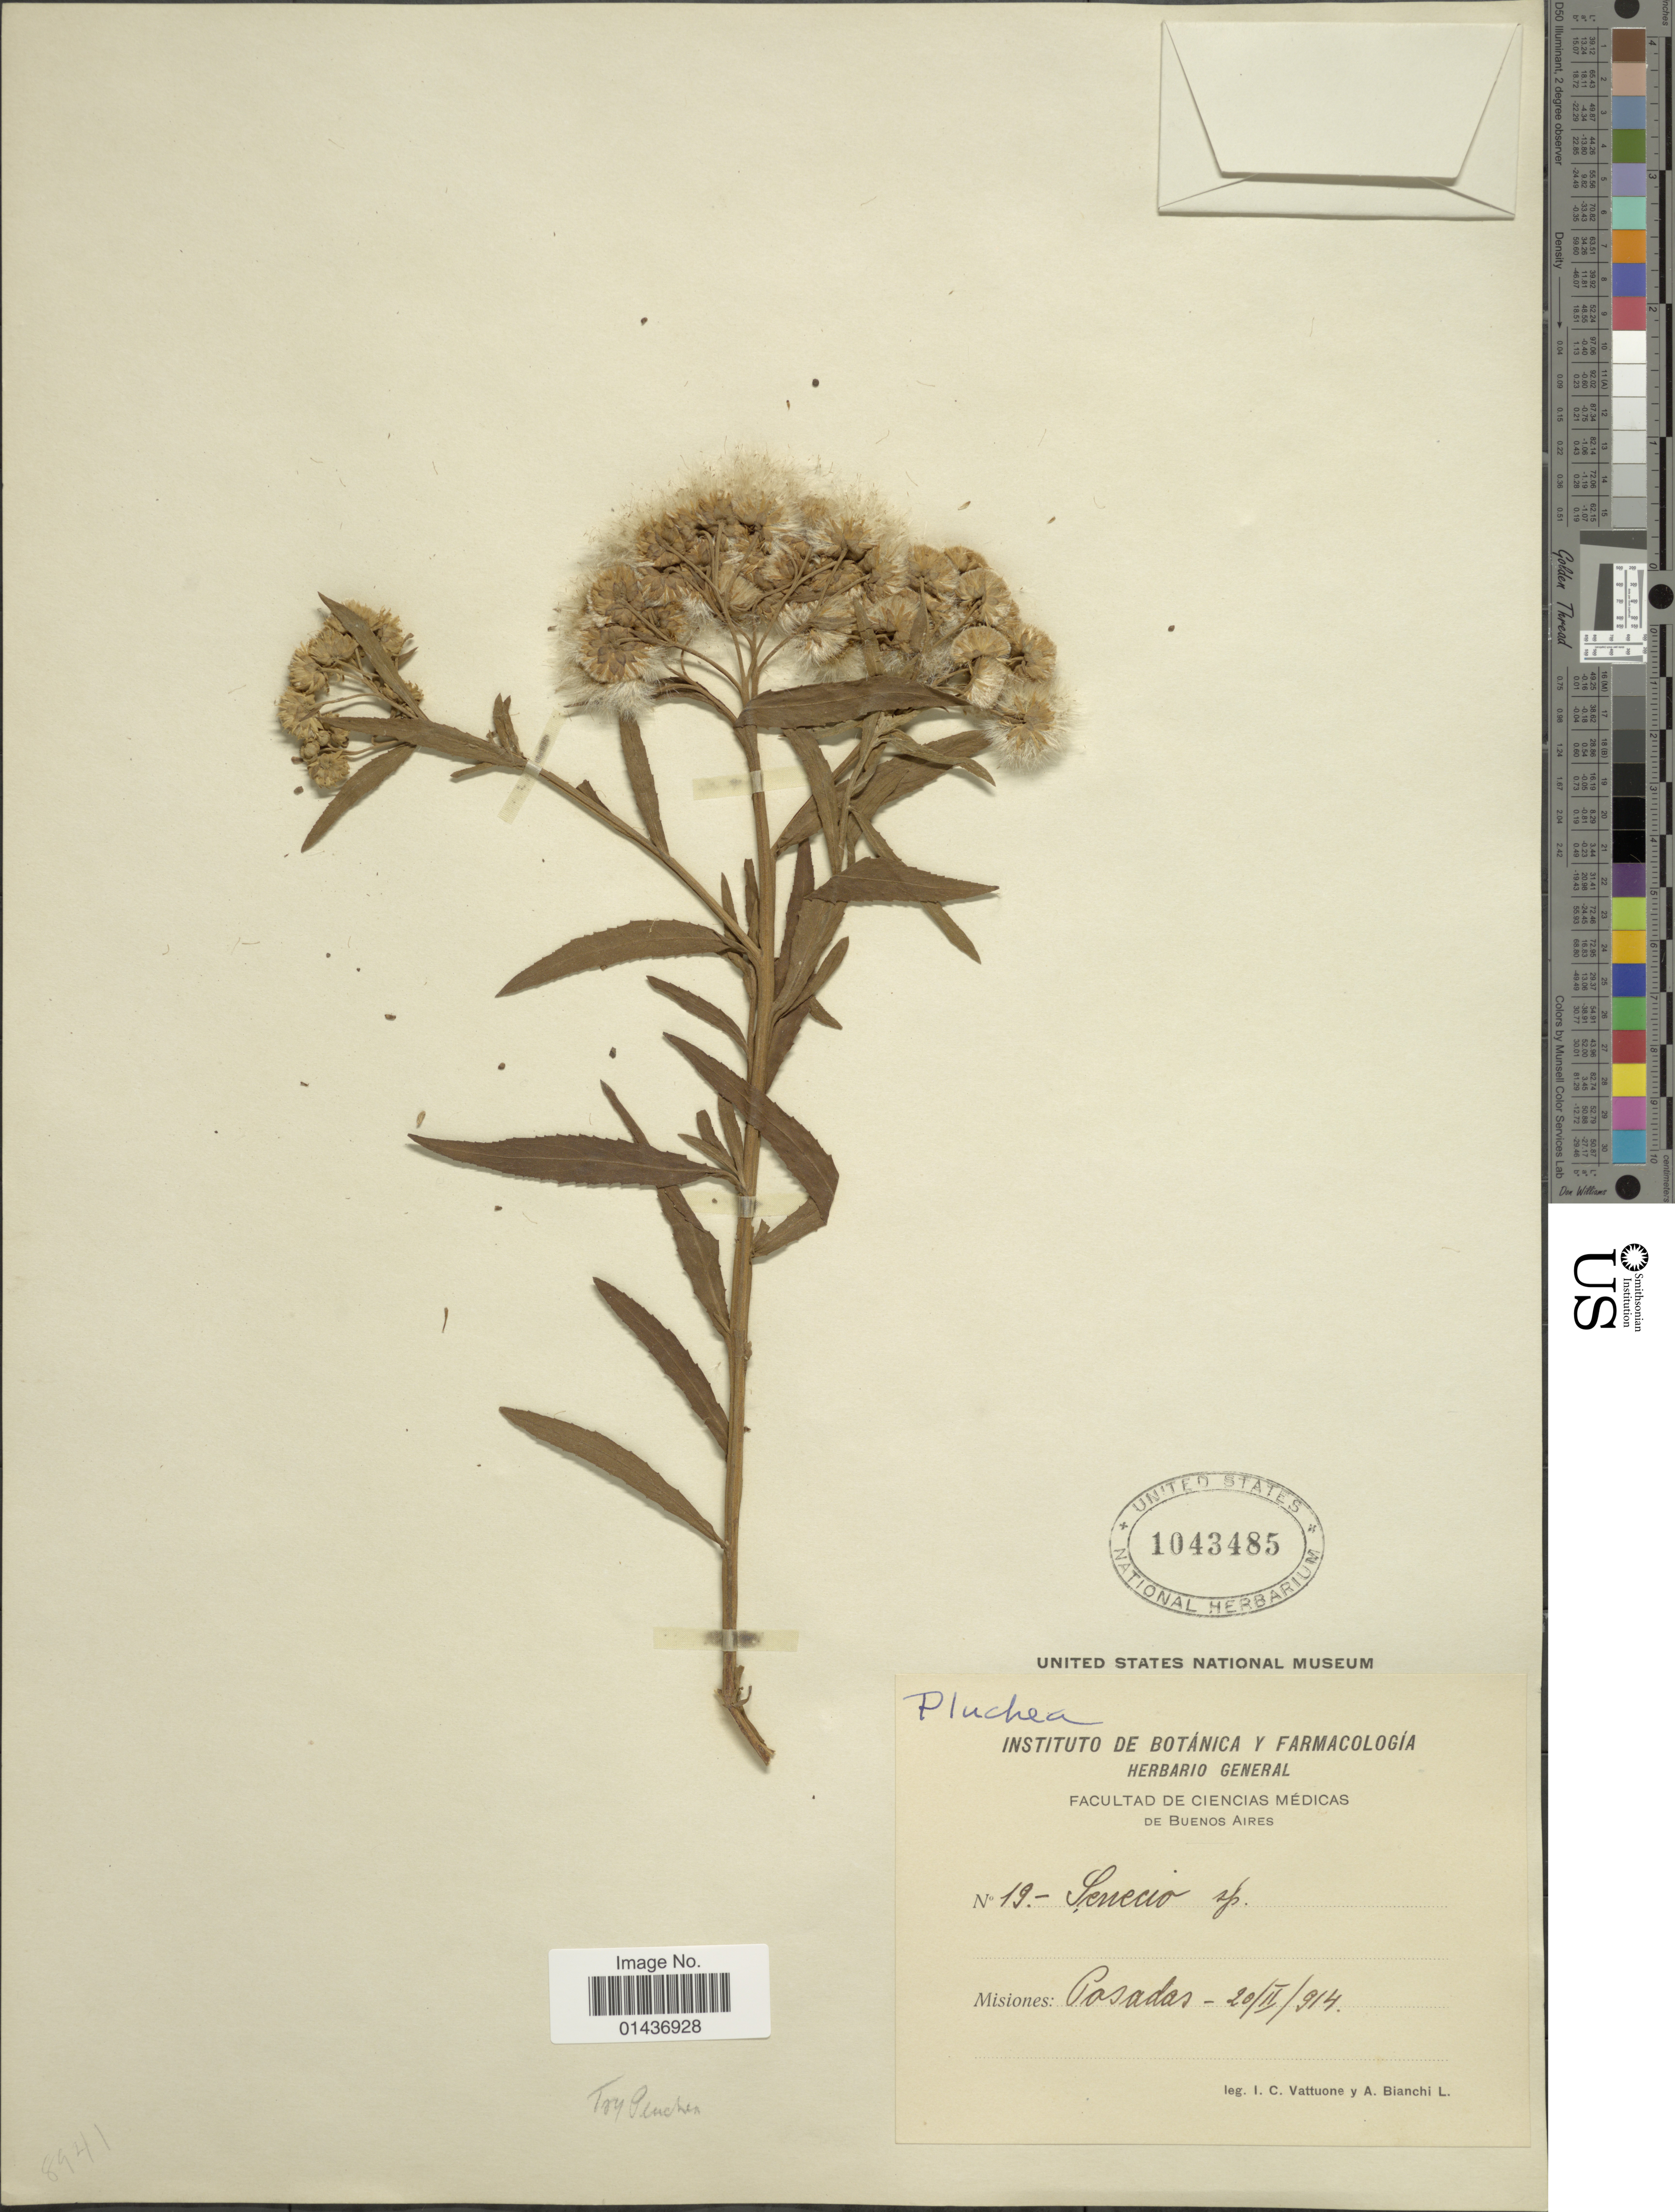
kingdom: Plantae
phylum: Tracheophyta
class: Magnoliopsida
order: Asterales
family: Asteraceae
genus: Pluchea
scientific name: Pluchea sp.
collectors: I. Vattuone & A. Bianchi L.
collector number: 19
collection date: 1914-02-20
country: Argentina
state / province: Buenos Aires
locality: Facultad de Ciencias Medicas, De Buenos Aires, Misiones: Pasadas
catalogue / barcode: US 1043485